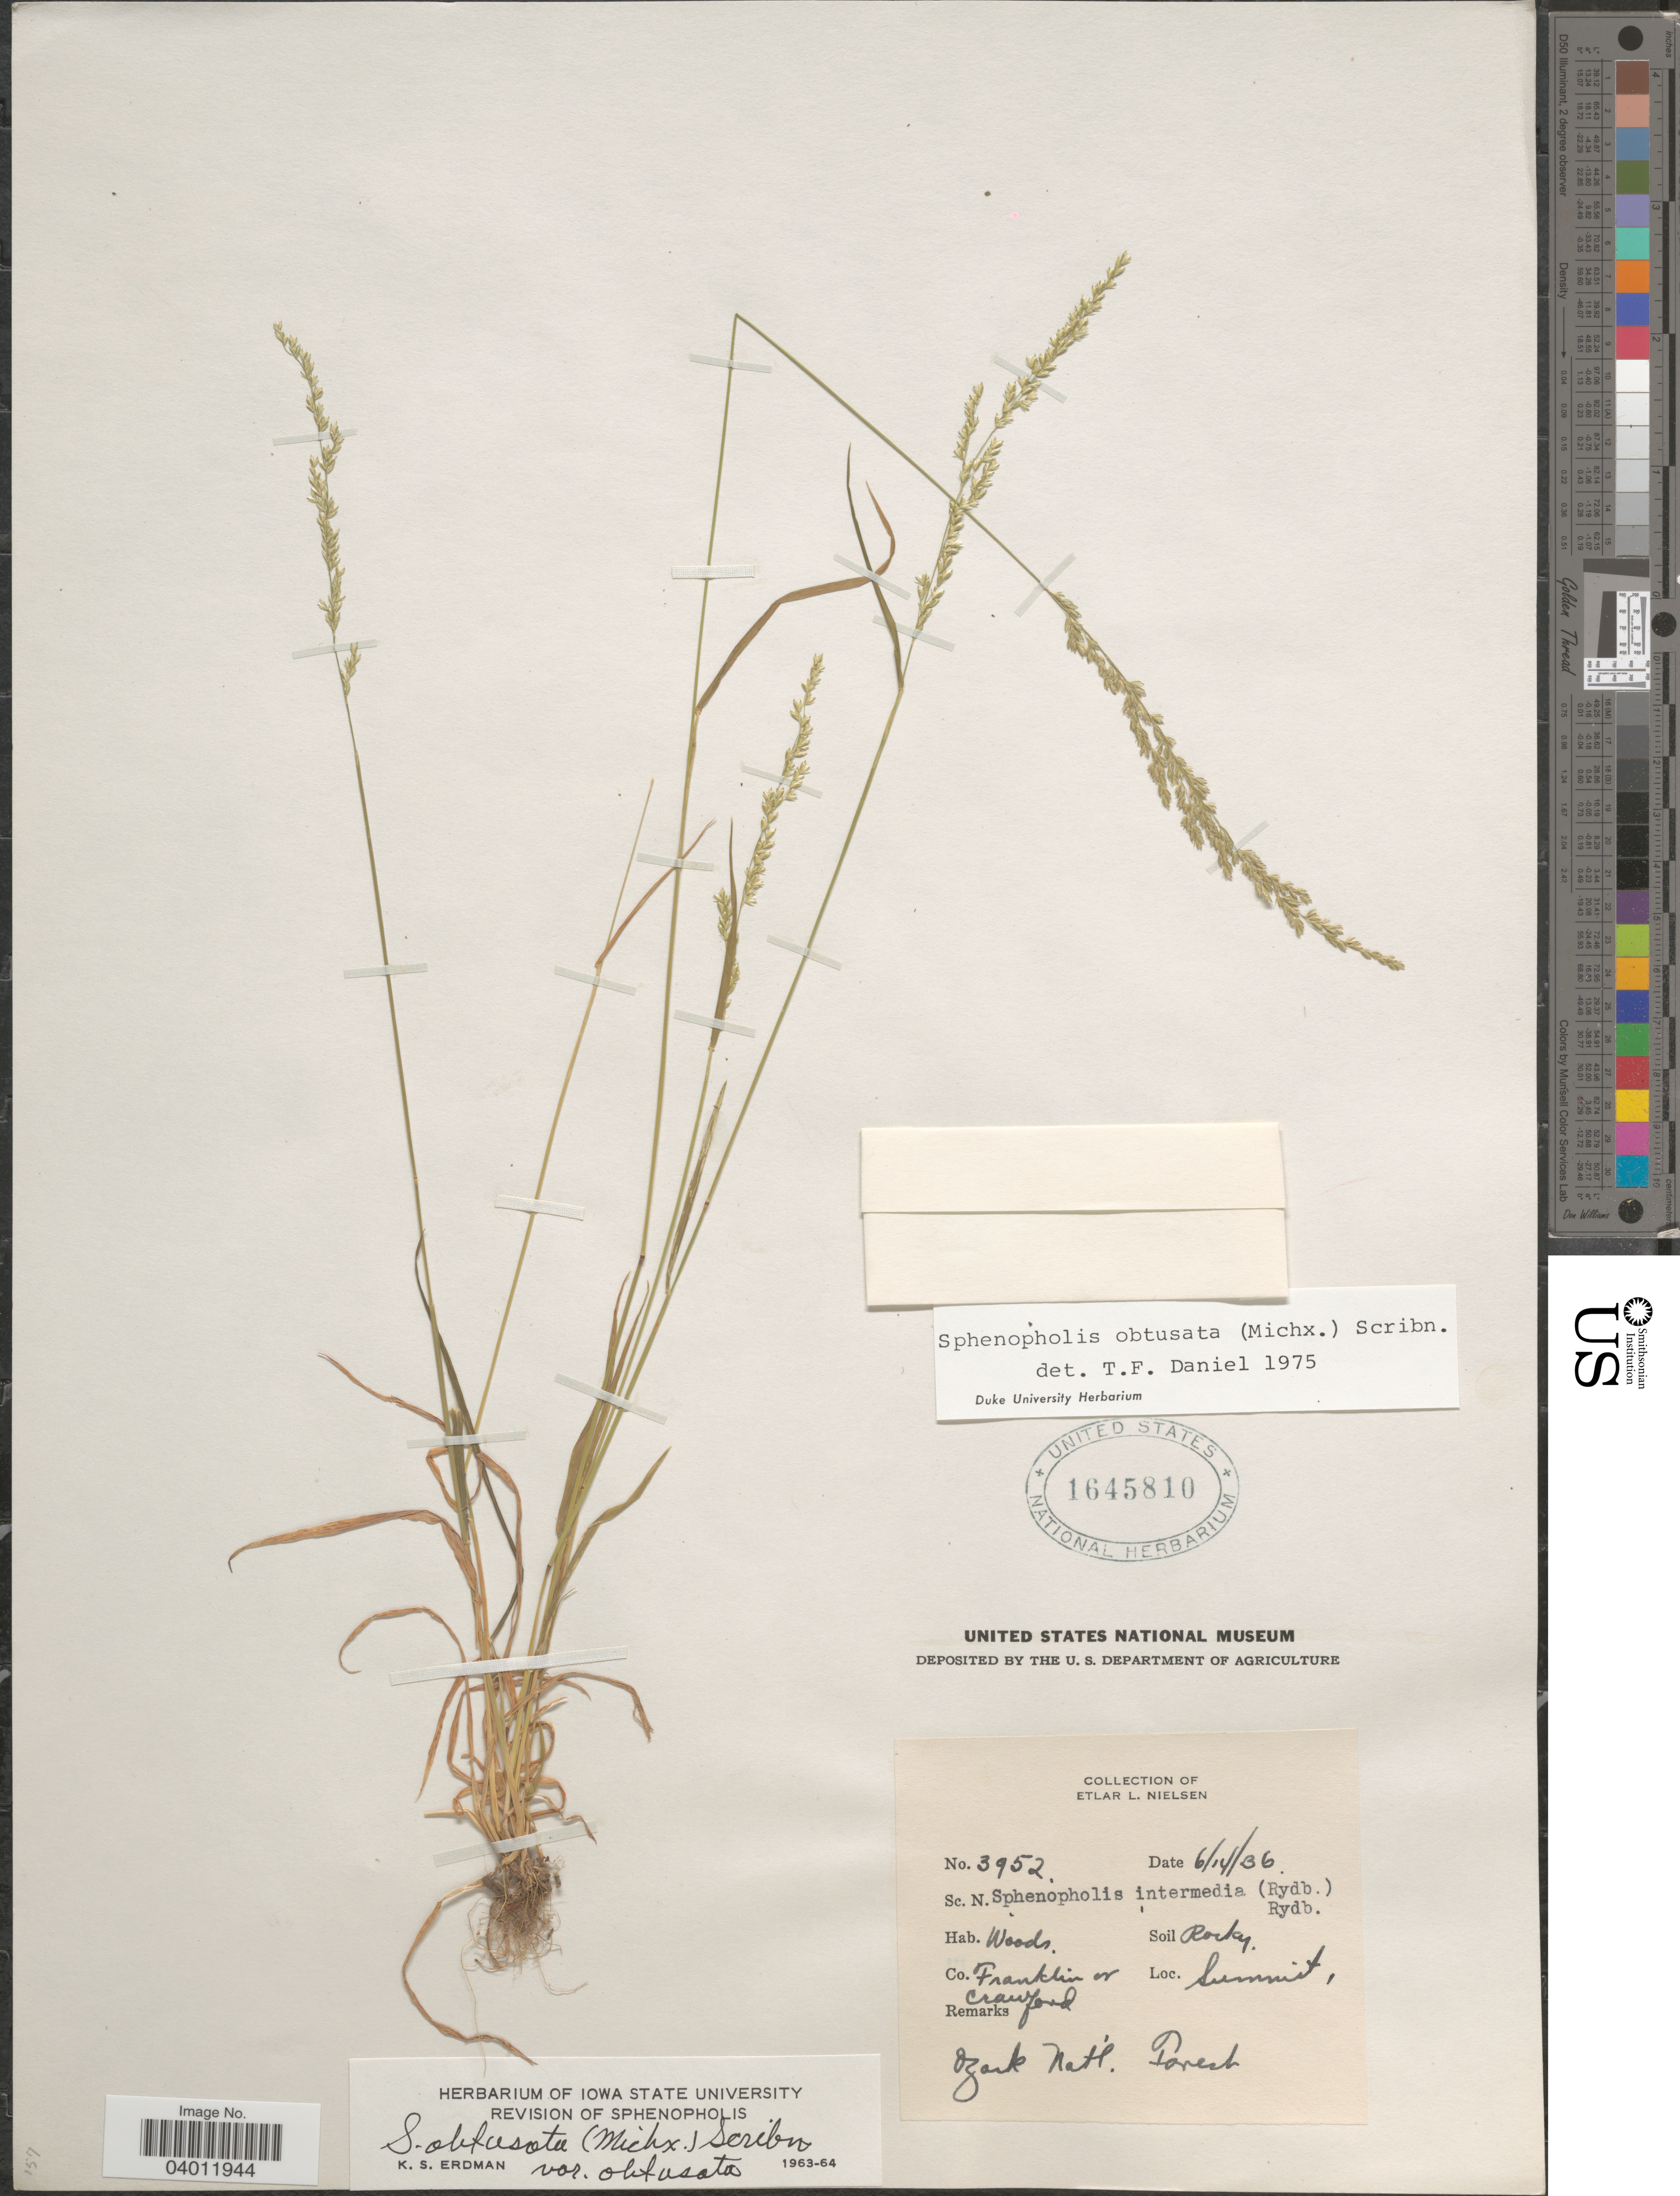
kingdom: Plantae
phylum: Tracheophyta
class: Liliopsida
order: Poales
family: Poaceae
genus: Sphenopholis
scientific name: Sphenopholis obtusata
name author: (Michx.) Scribn.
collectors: E. L. Nielsen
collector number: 3952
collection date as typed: Transcribed d/m/y: 14/6/36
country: United States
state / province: Arkansas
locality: Co. Franklin or Crawford. Summit, Ozark Nat'l. Forest.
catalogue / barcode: US 1645810